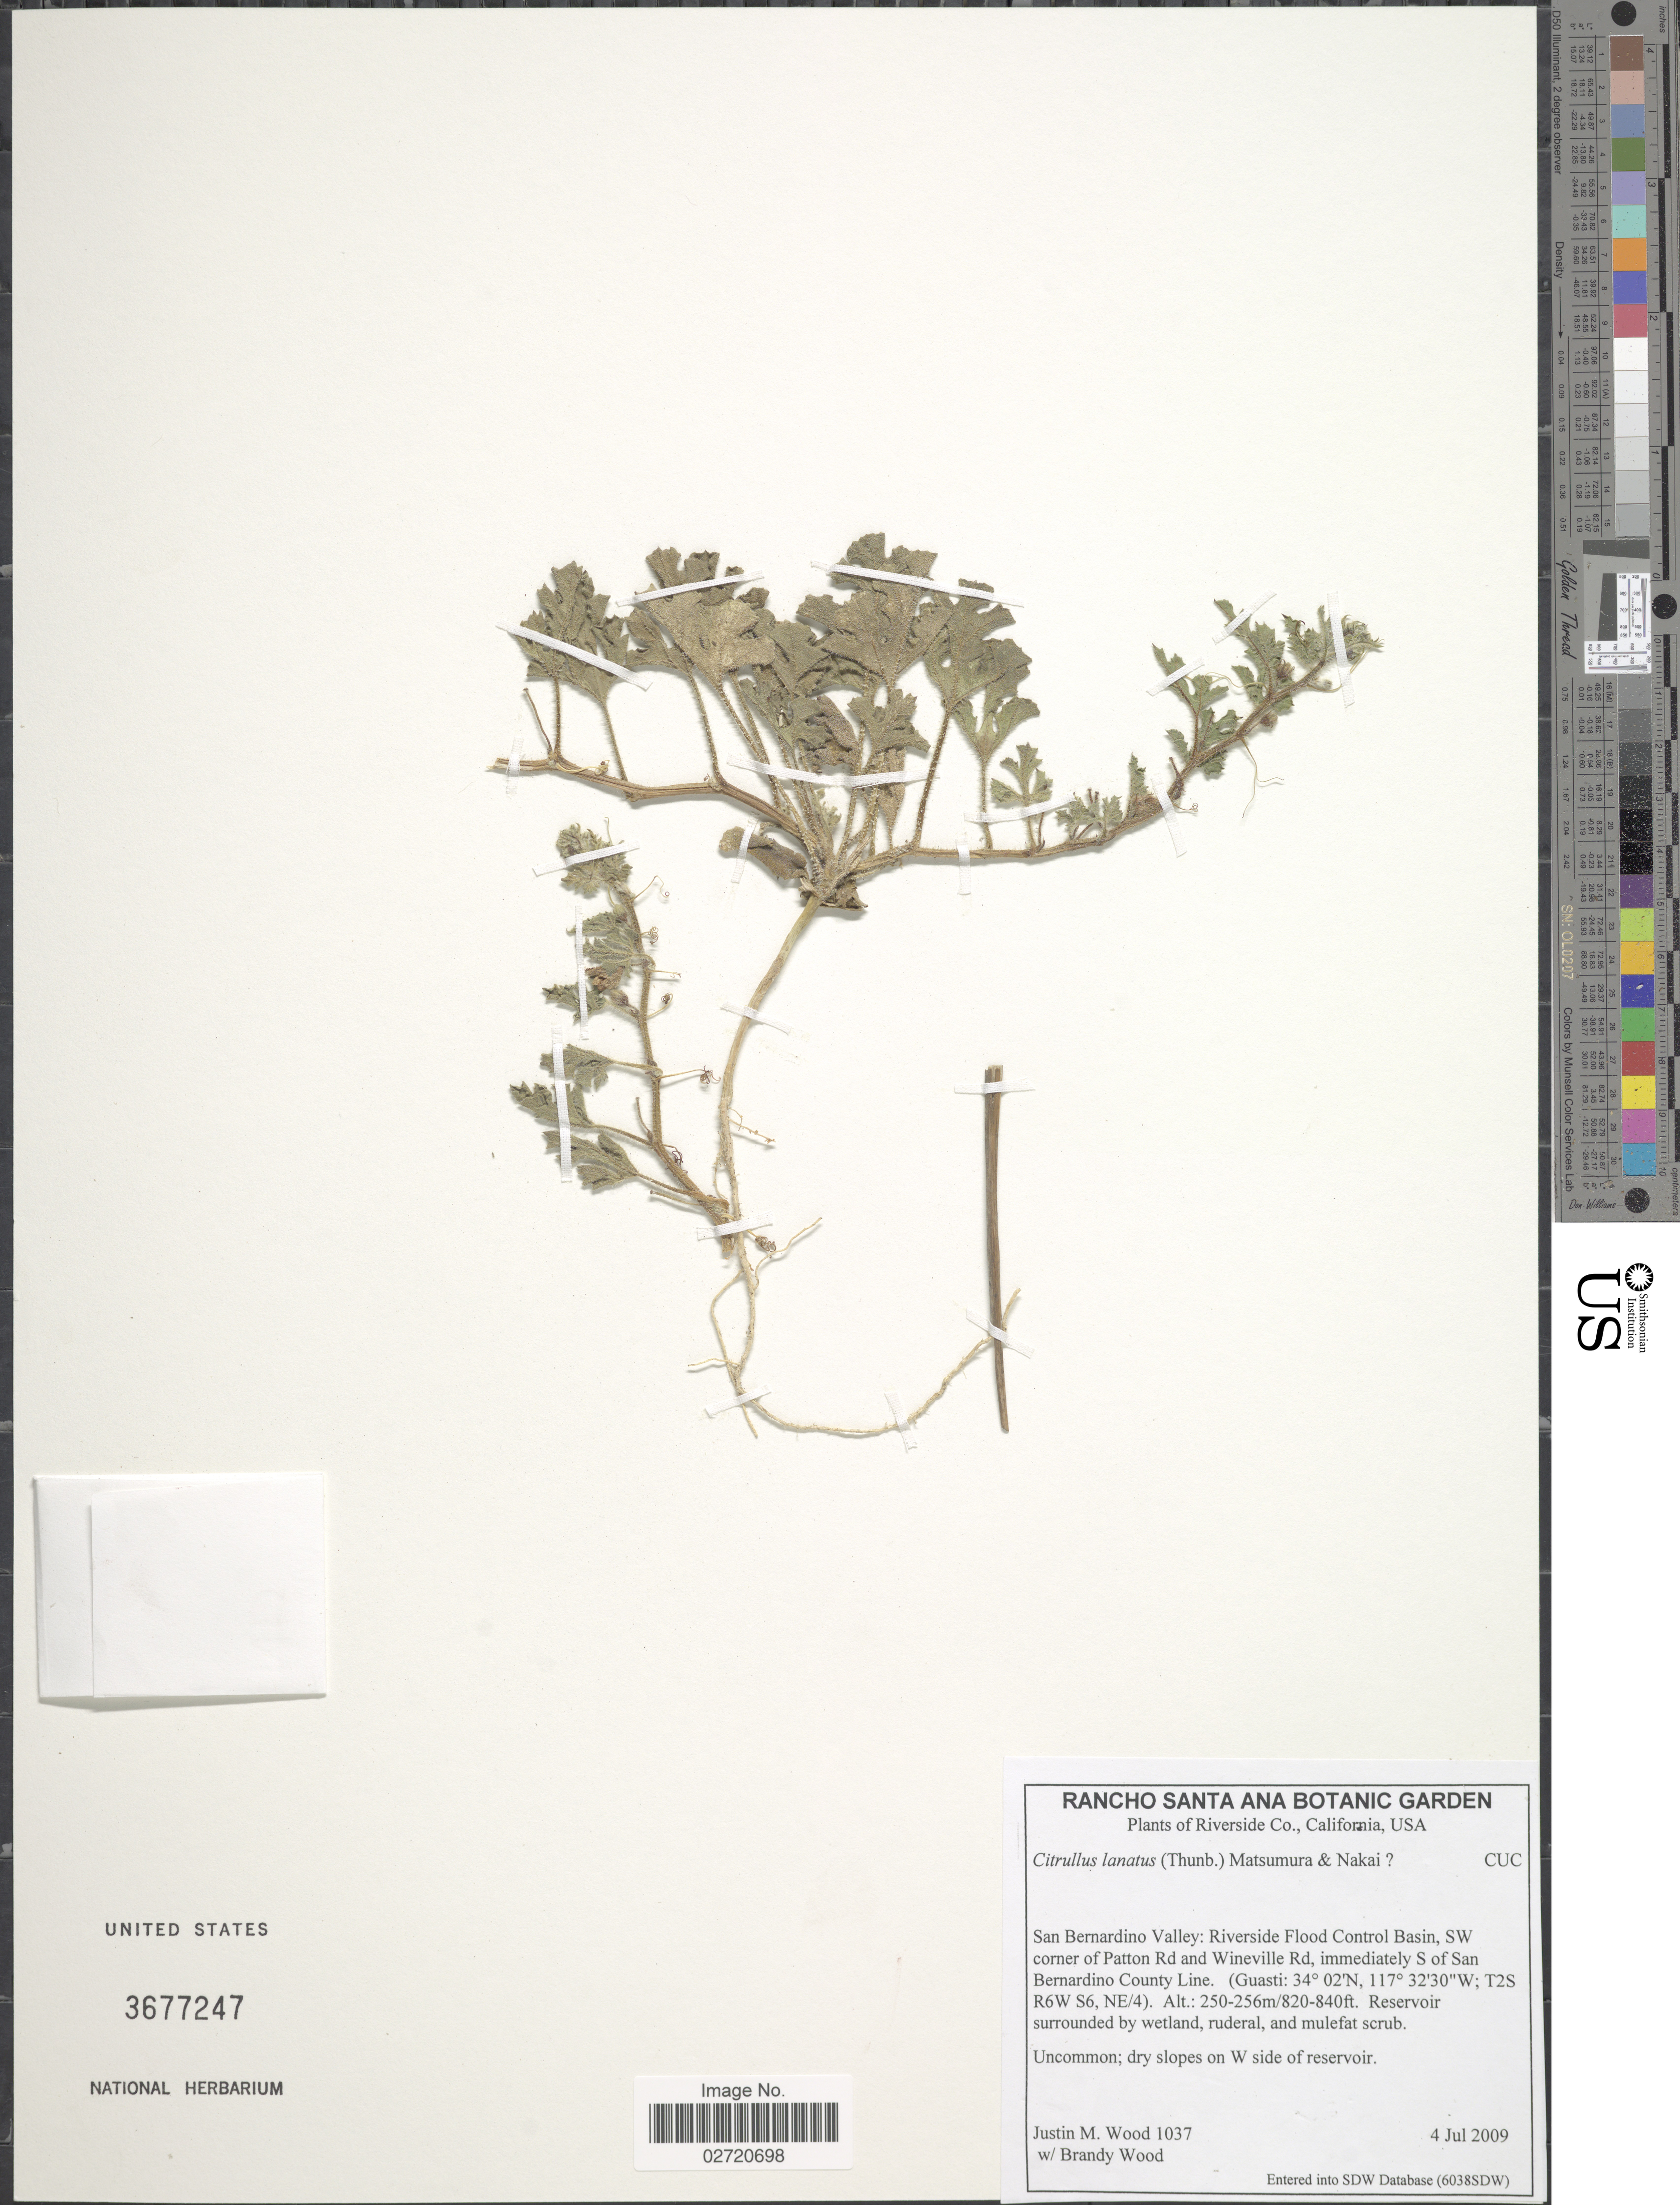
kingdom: Plantae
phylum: Tracheophyta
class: Magnoliopsida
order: Cucurbitales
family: Cucurbitaceae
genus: Citrullus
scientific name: Citrullus lanatus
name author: (Thunb.) Matsum. & Nakai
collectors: J. M. Wood & B. Wood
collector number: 1037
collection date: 2009-07-04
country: United States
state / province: California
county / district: San Bernardino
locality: Riverside Co. San Bernardino Valley: Riverside Flood Control Basin, SW corner of Patton Rd and Wineville Rd, immediately S of San Bernardino County Line. T2S, R6W S6, NE/4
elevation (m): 250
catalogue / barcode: US 3677247